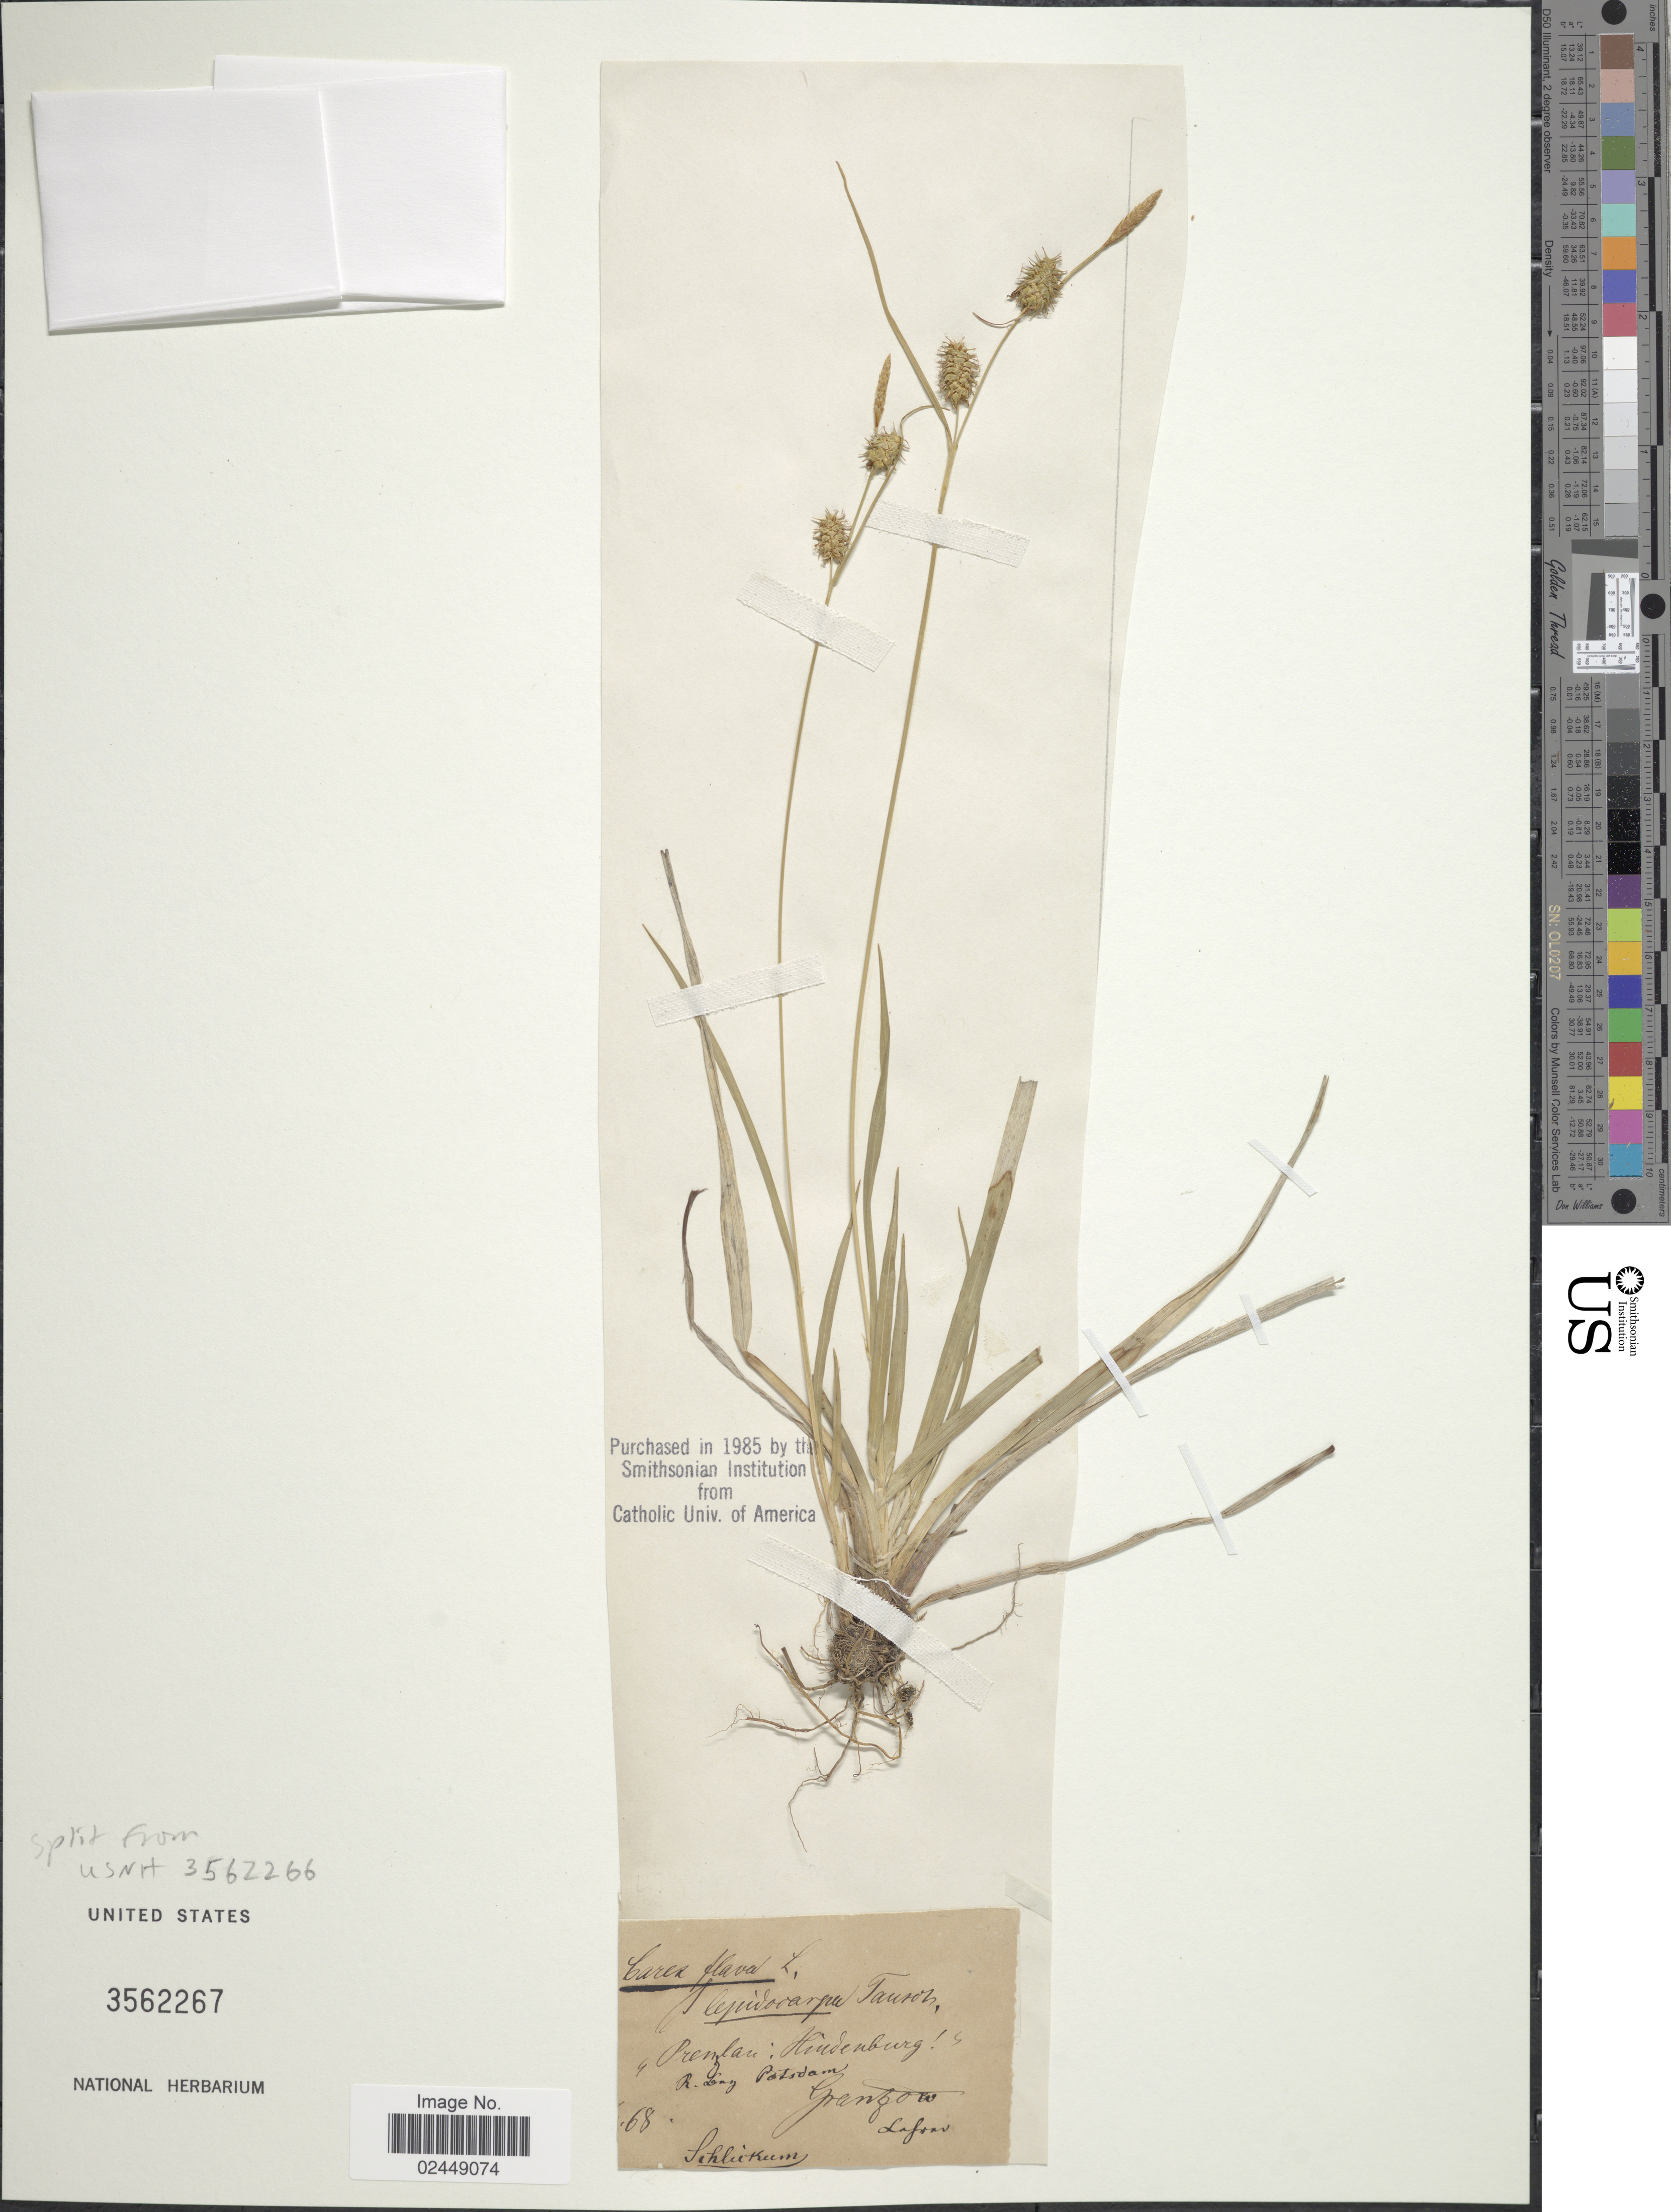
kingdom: Plantae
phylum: Tracheophyta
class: Liliopsida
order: Poales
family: Cyperaceae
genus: Carex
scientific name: Carex flava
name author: L.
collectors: Grantzow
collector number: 68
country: Germany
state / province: Brandenburg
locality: Prenzlau: Hindenburg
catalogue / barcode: US 3562267